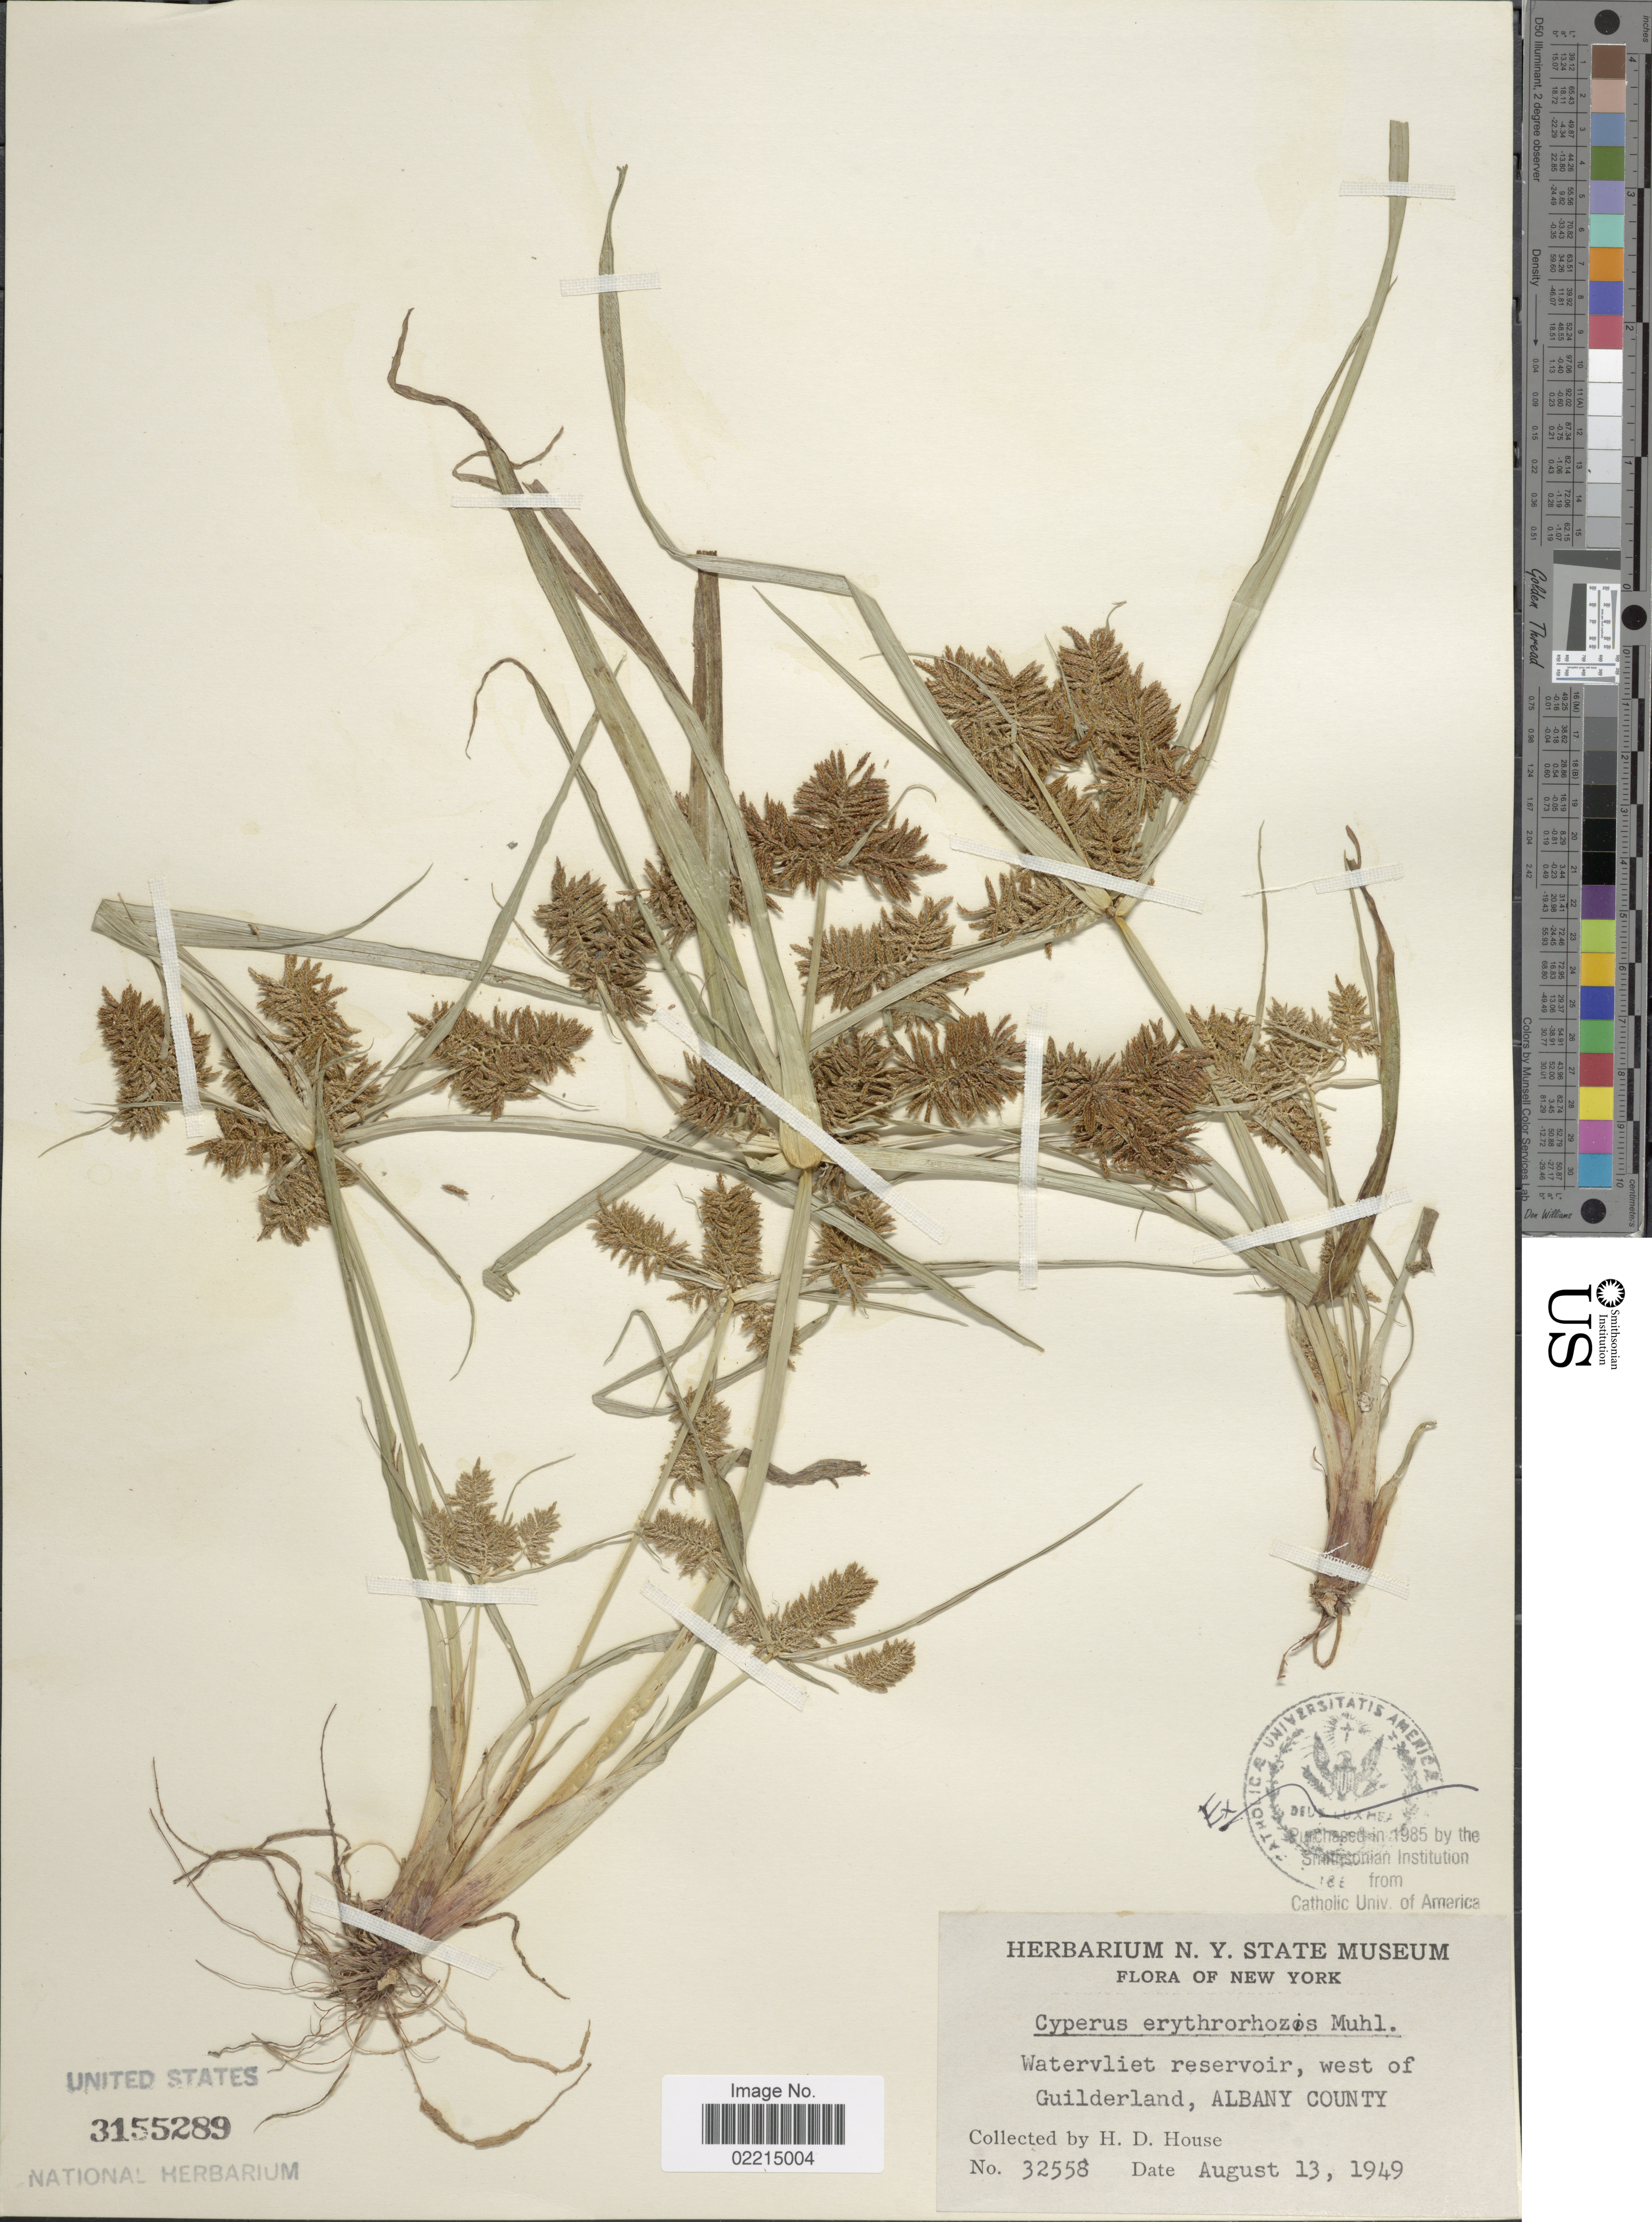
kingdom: Plantae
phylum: Tracheophyta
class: Liliopsida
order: Poales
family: Cyperaceae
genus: Cyperus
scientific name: Cyperus erythrorhizos Muhl.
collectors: H. D. House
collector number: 32558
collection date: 1949-08-13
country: United States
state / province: New York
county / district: Albany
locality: Watervliet reservoir, west of Guilderland, Albany County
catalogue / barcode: US 3155289